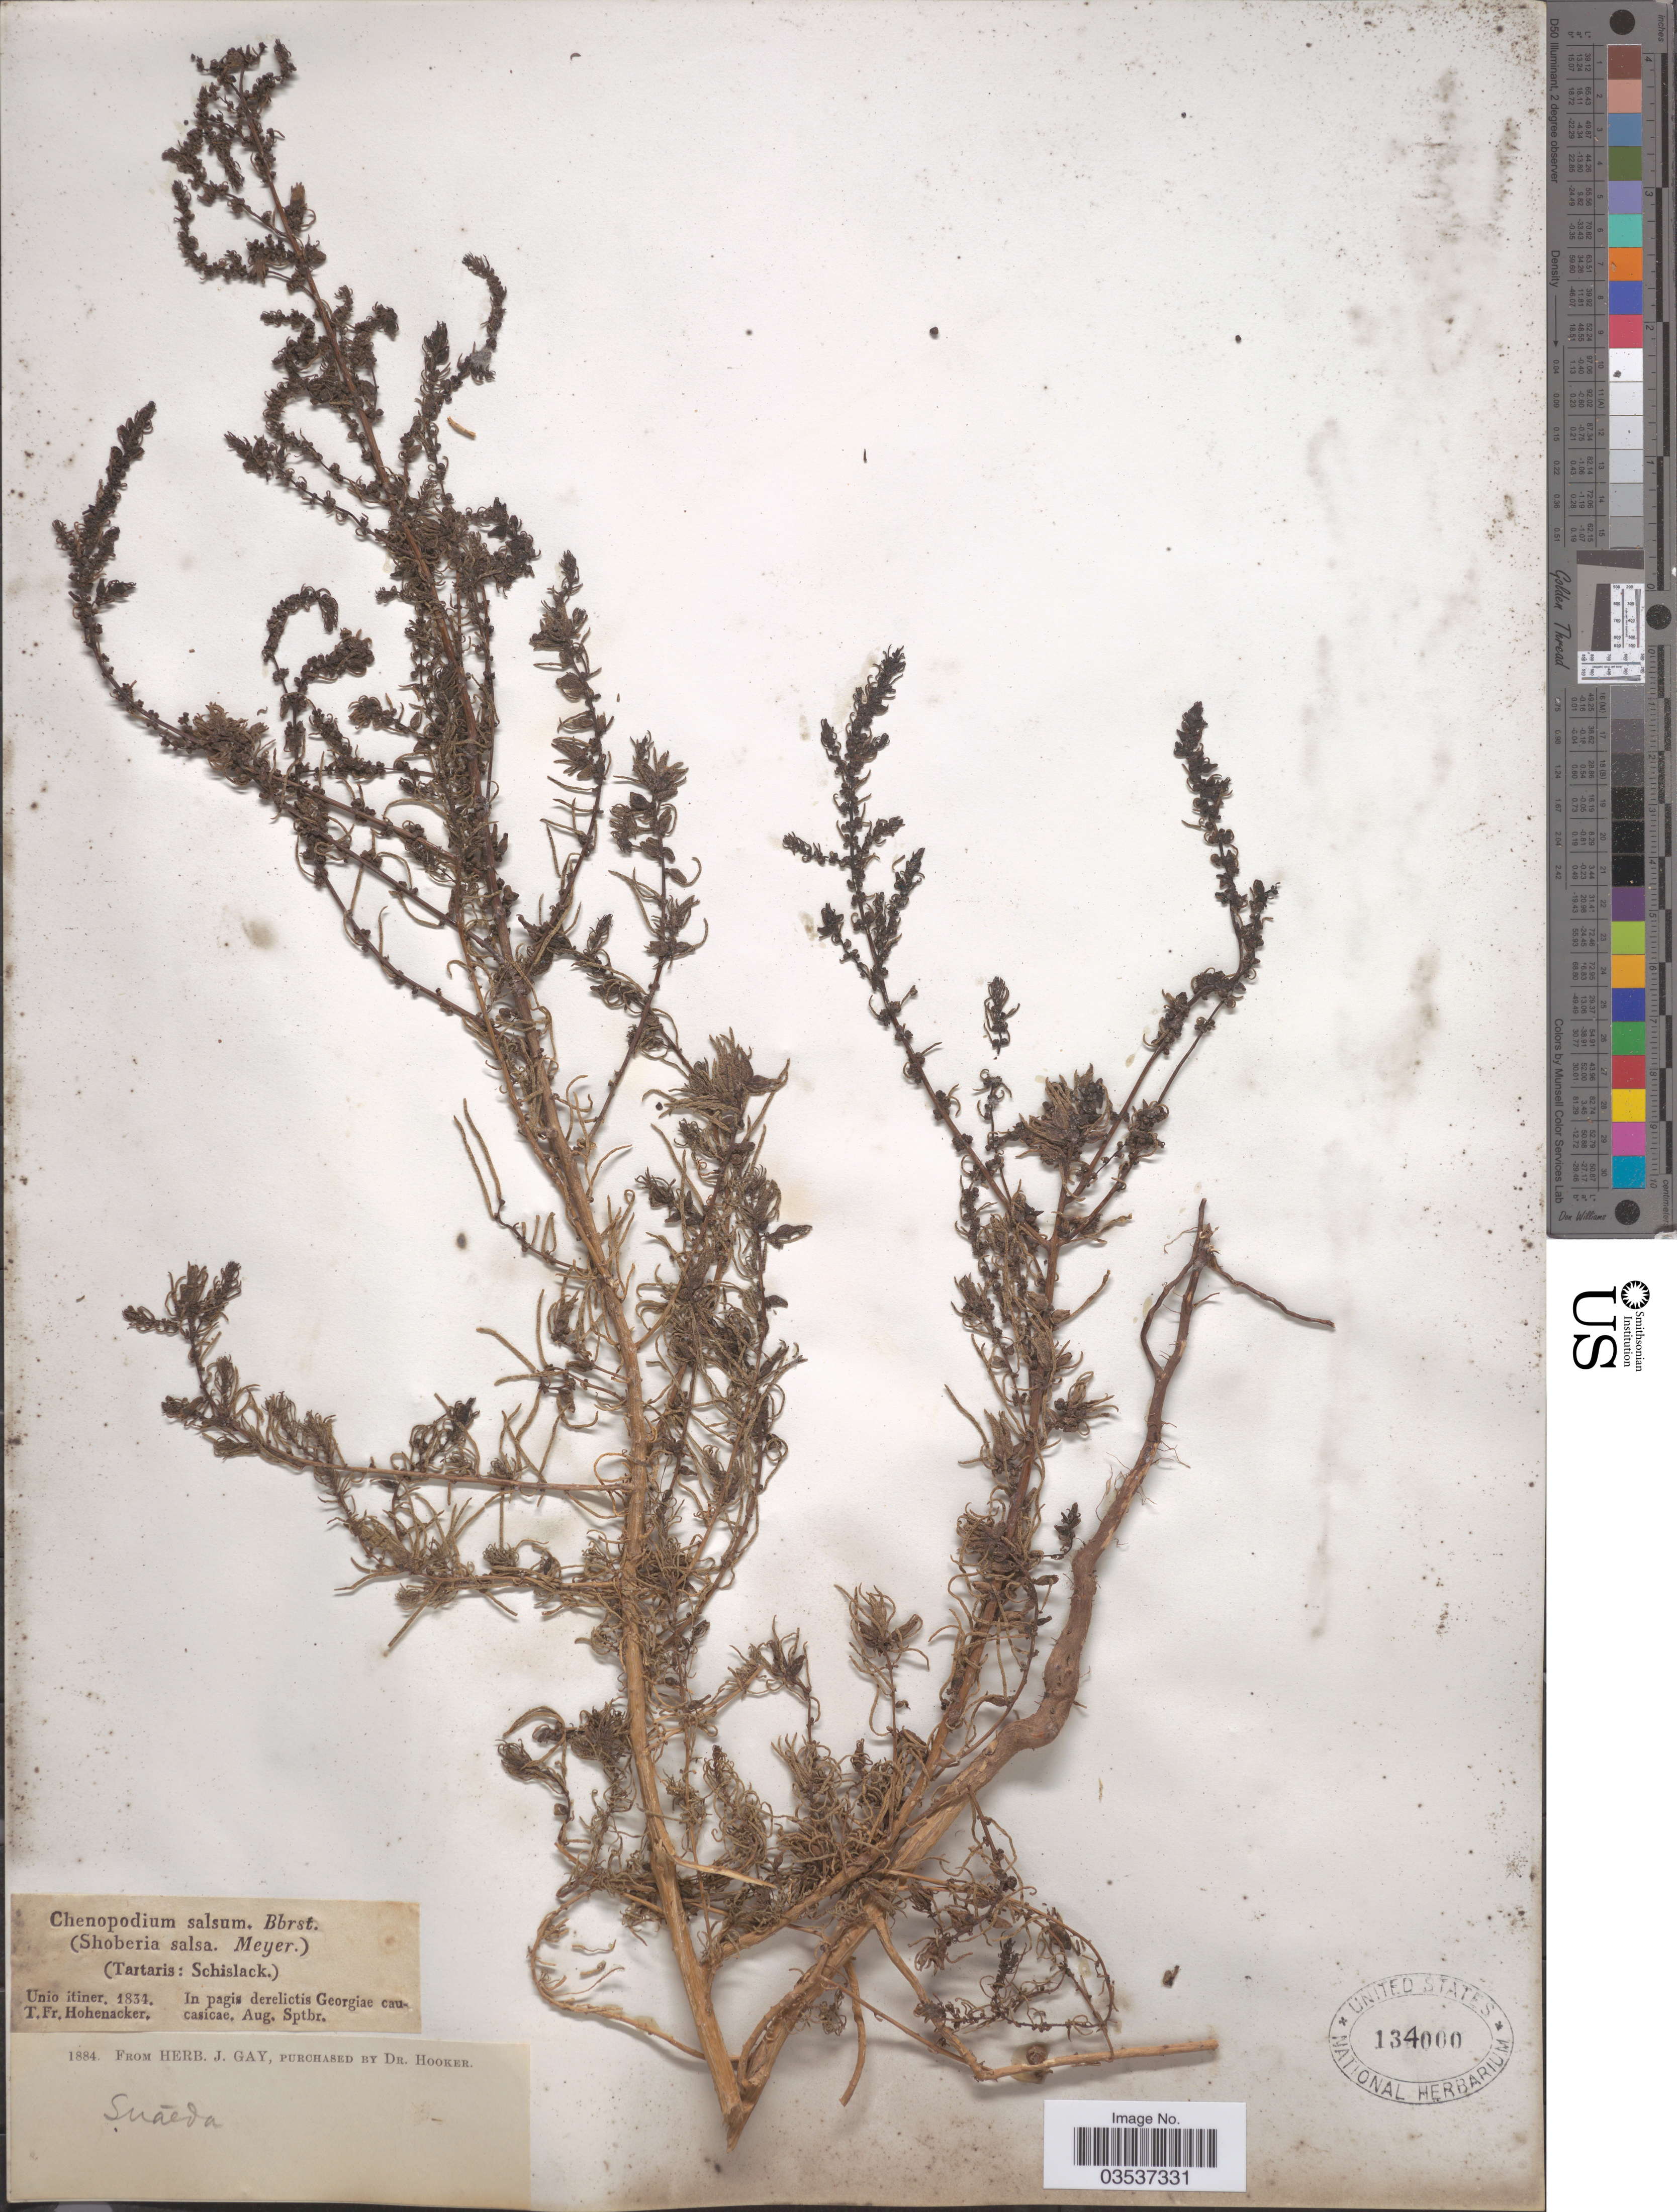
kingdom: Plantae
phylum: Tracheophyta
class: Magnoliopsida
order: Caryophyllales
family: Amaranthaceae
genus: Suaeda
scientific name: Suaeda salsa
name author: (L.) Pall.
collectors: T. Hohenacker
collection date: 1834-08/1834-09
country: Georgia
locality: In pagis derelcitis Georgiae caucasicae.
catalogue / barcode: US 134000